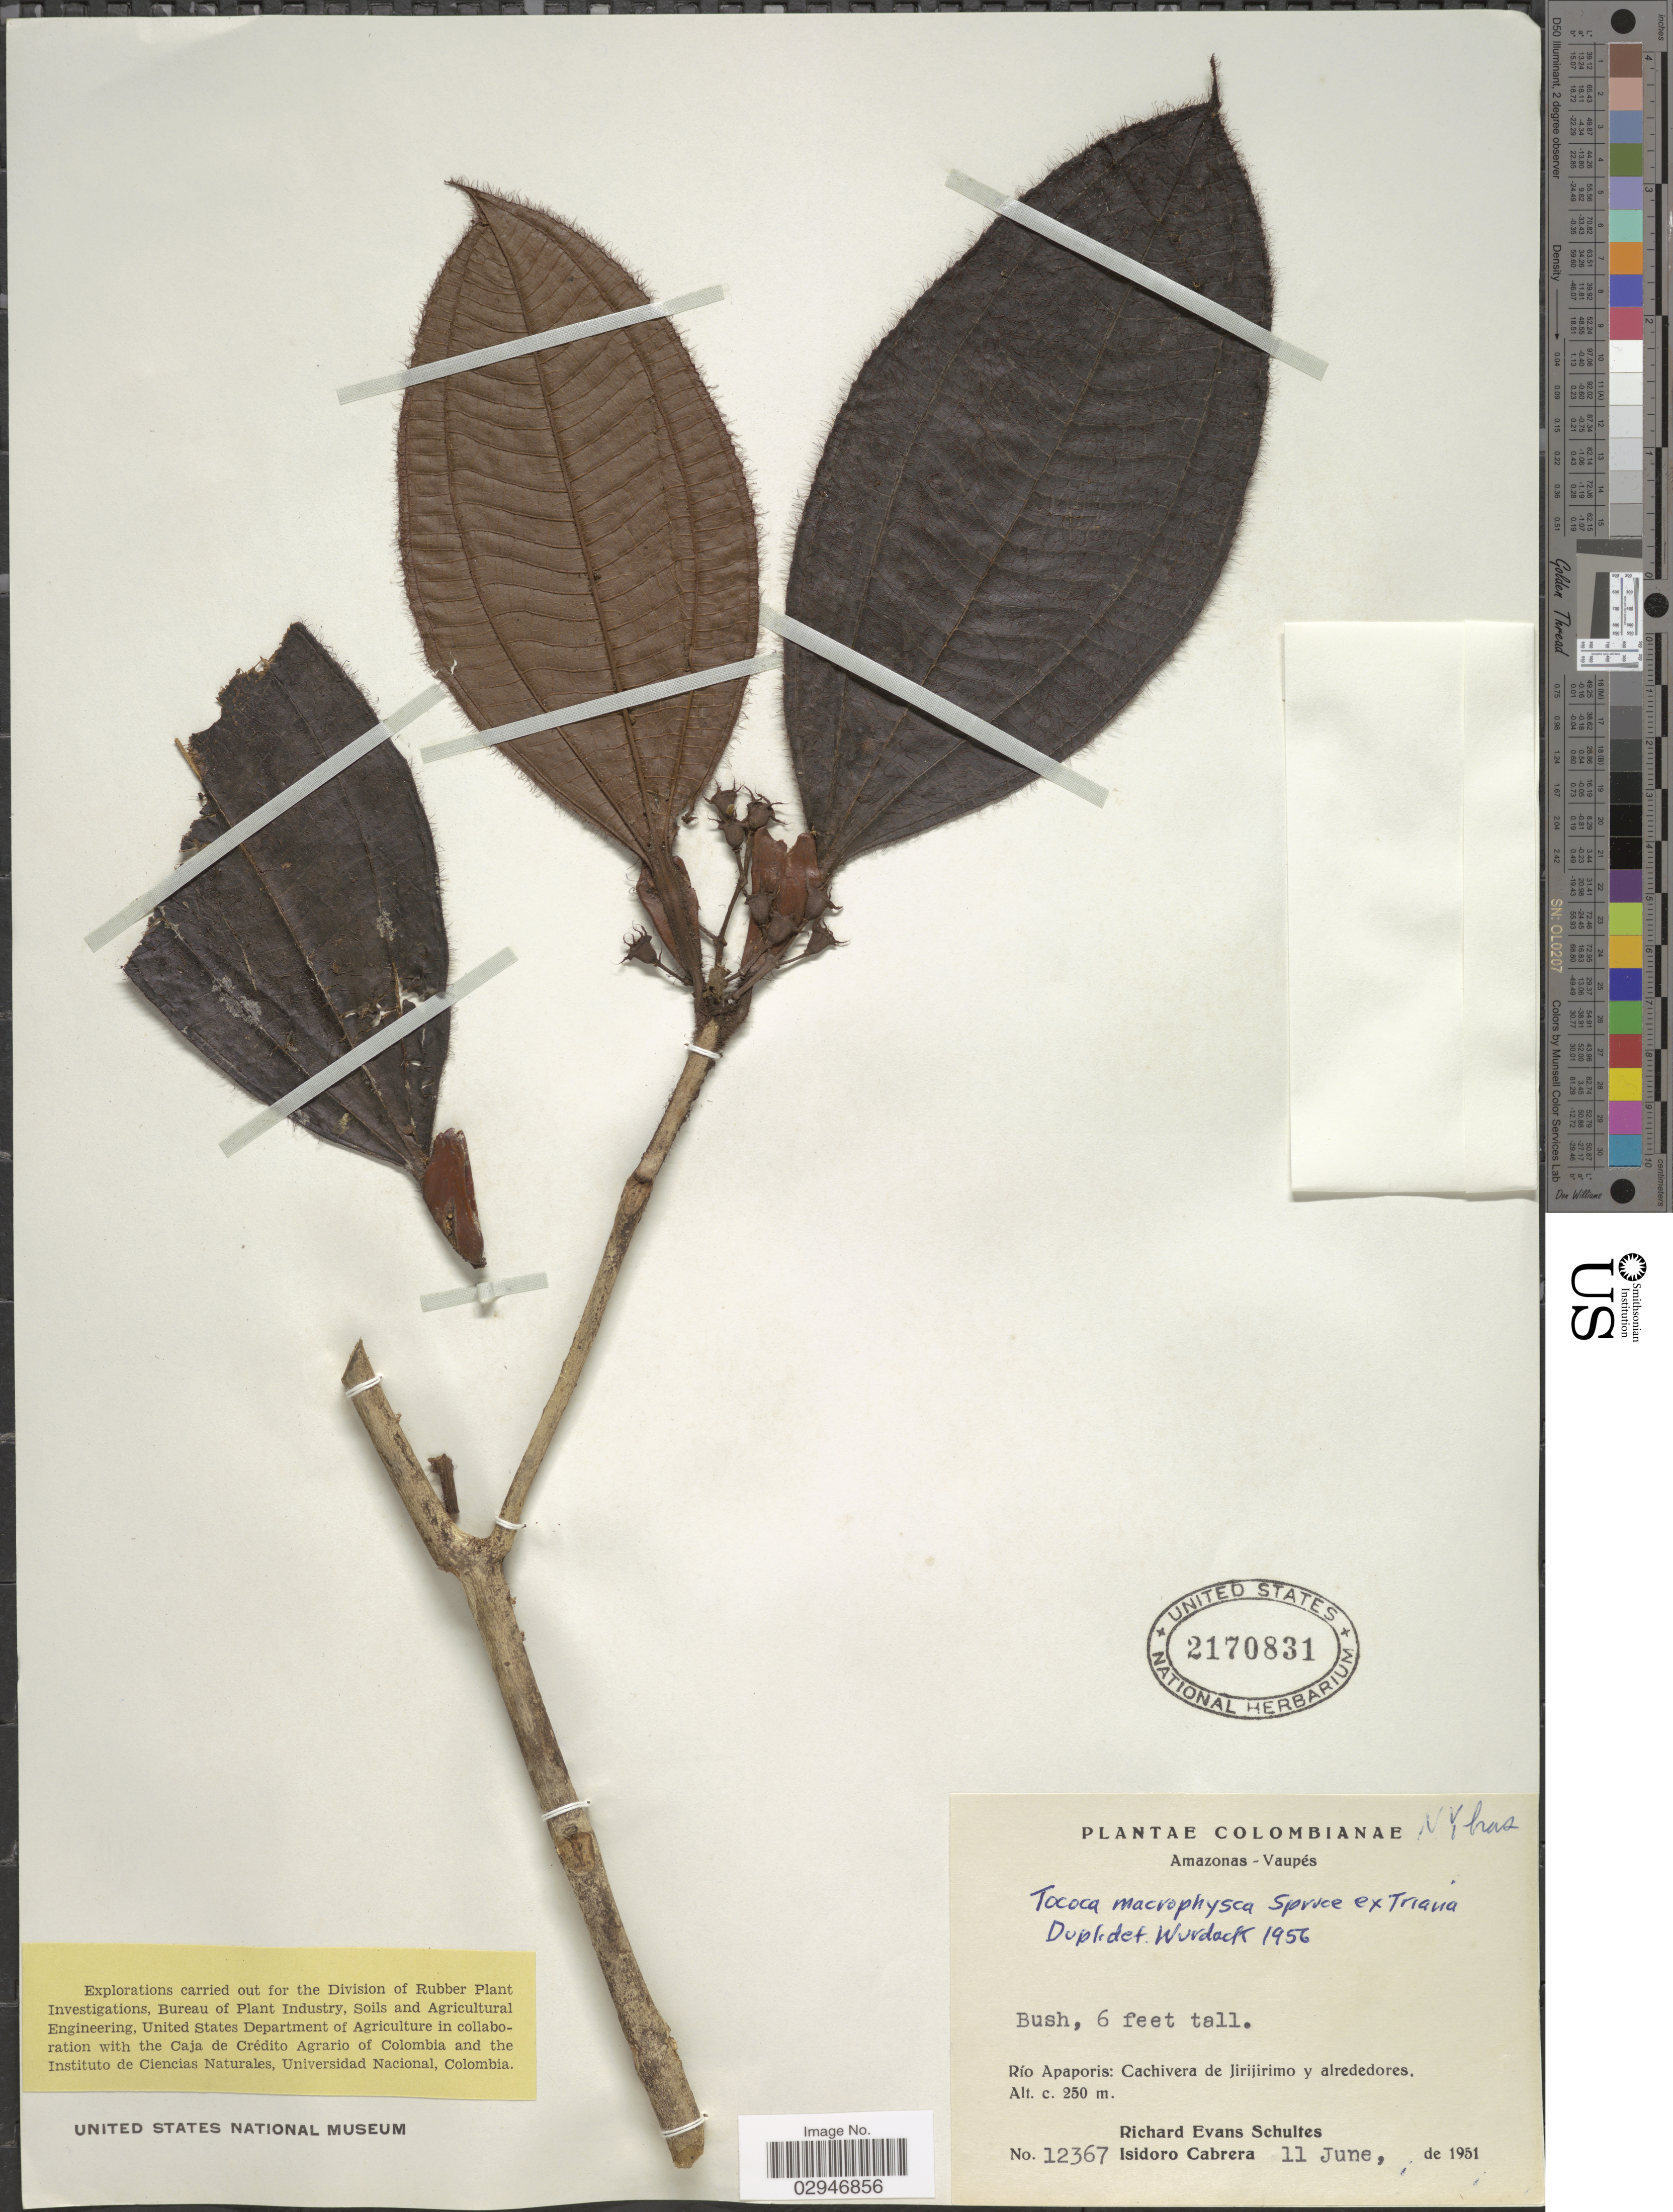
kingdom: Plantae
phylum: Tracheophyta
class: Magnoliopsida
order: Myrtales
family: Melastomataceae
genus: Tococa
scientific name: Tococa macrophysca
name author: Spruce ex Triana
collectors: R. E. Schultes & I. Cabrera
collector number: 12367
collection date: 1951-06-11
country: Colombia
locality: Amazonas-Vaupés. Río Apaporis: Cachivera de Jirijirimo y alrededores.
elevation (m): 250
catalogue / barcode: US 2170831